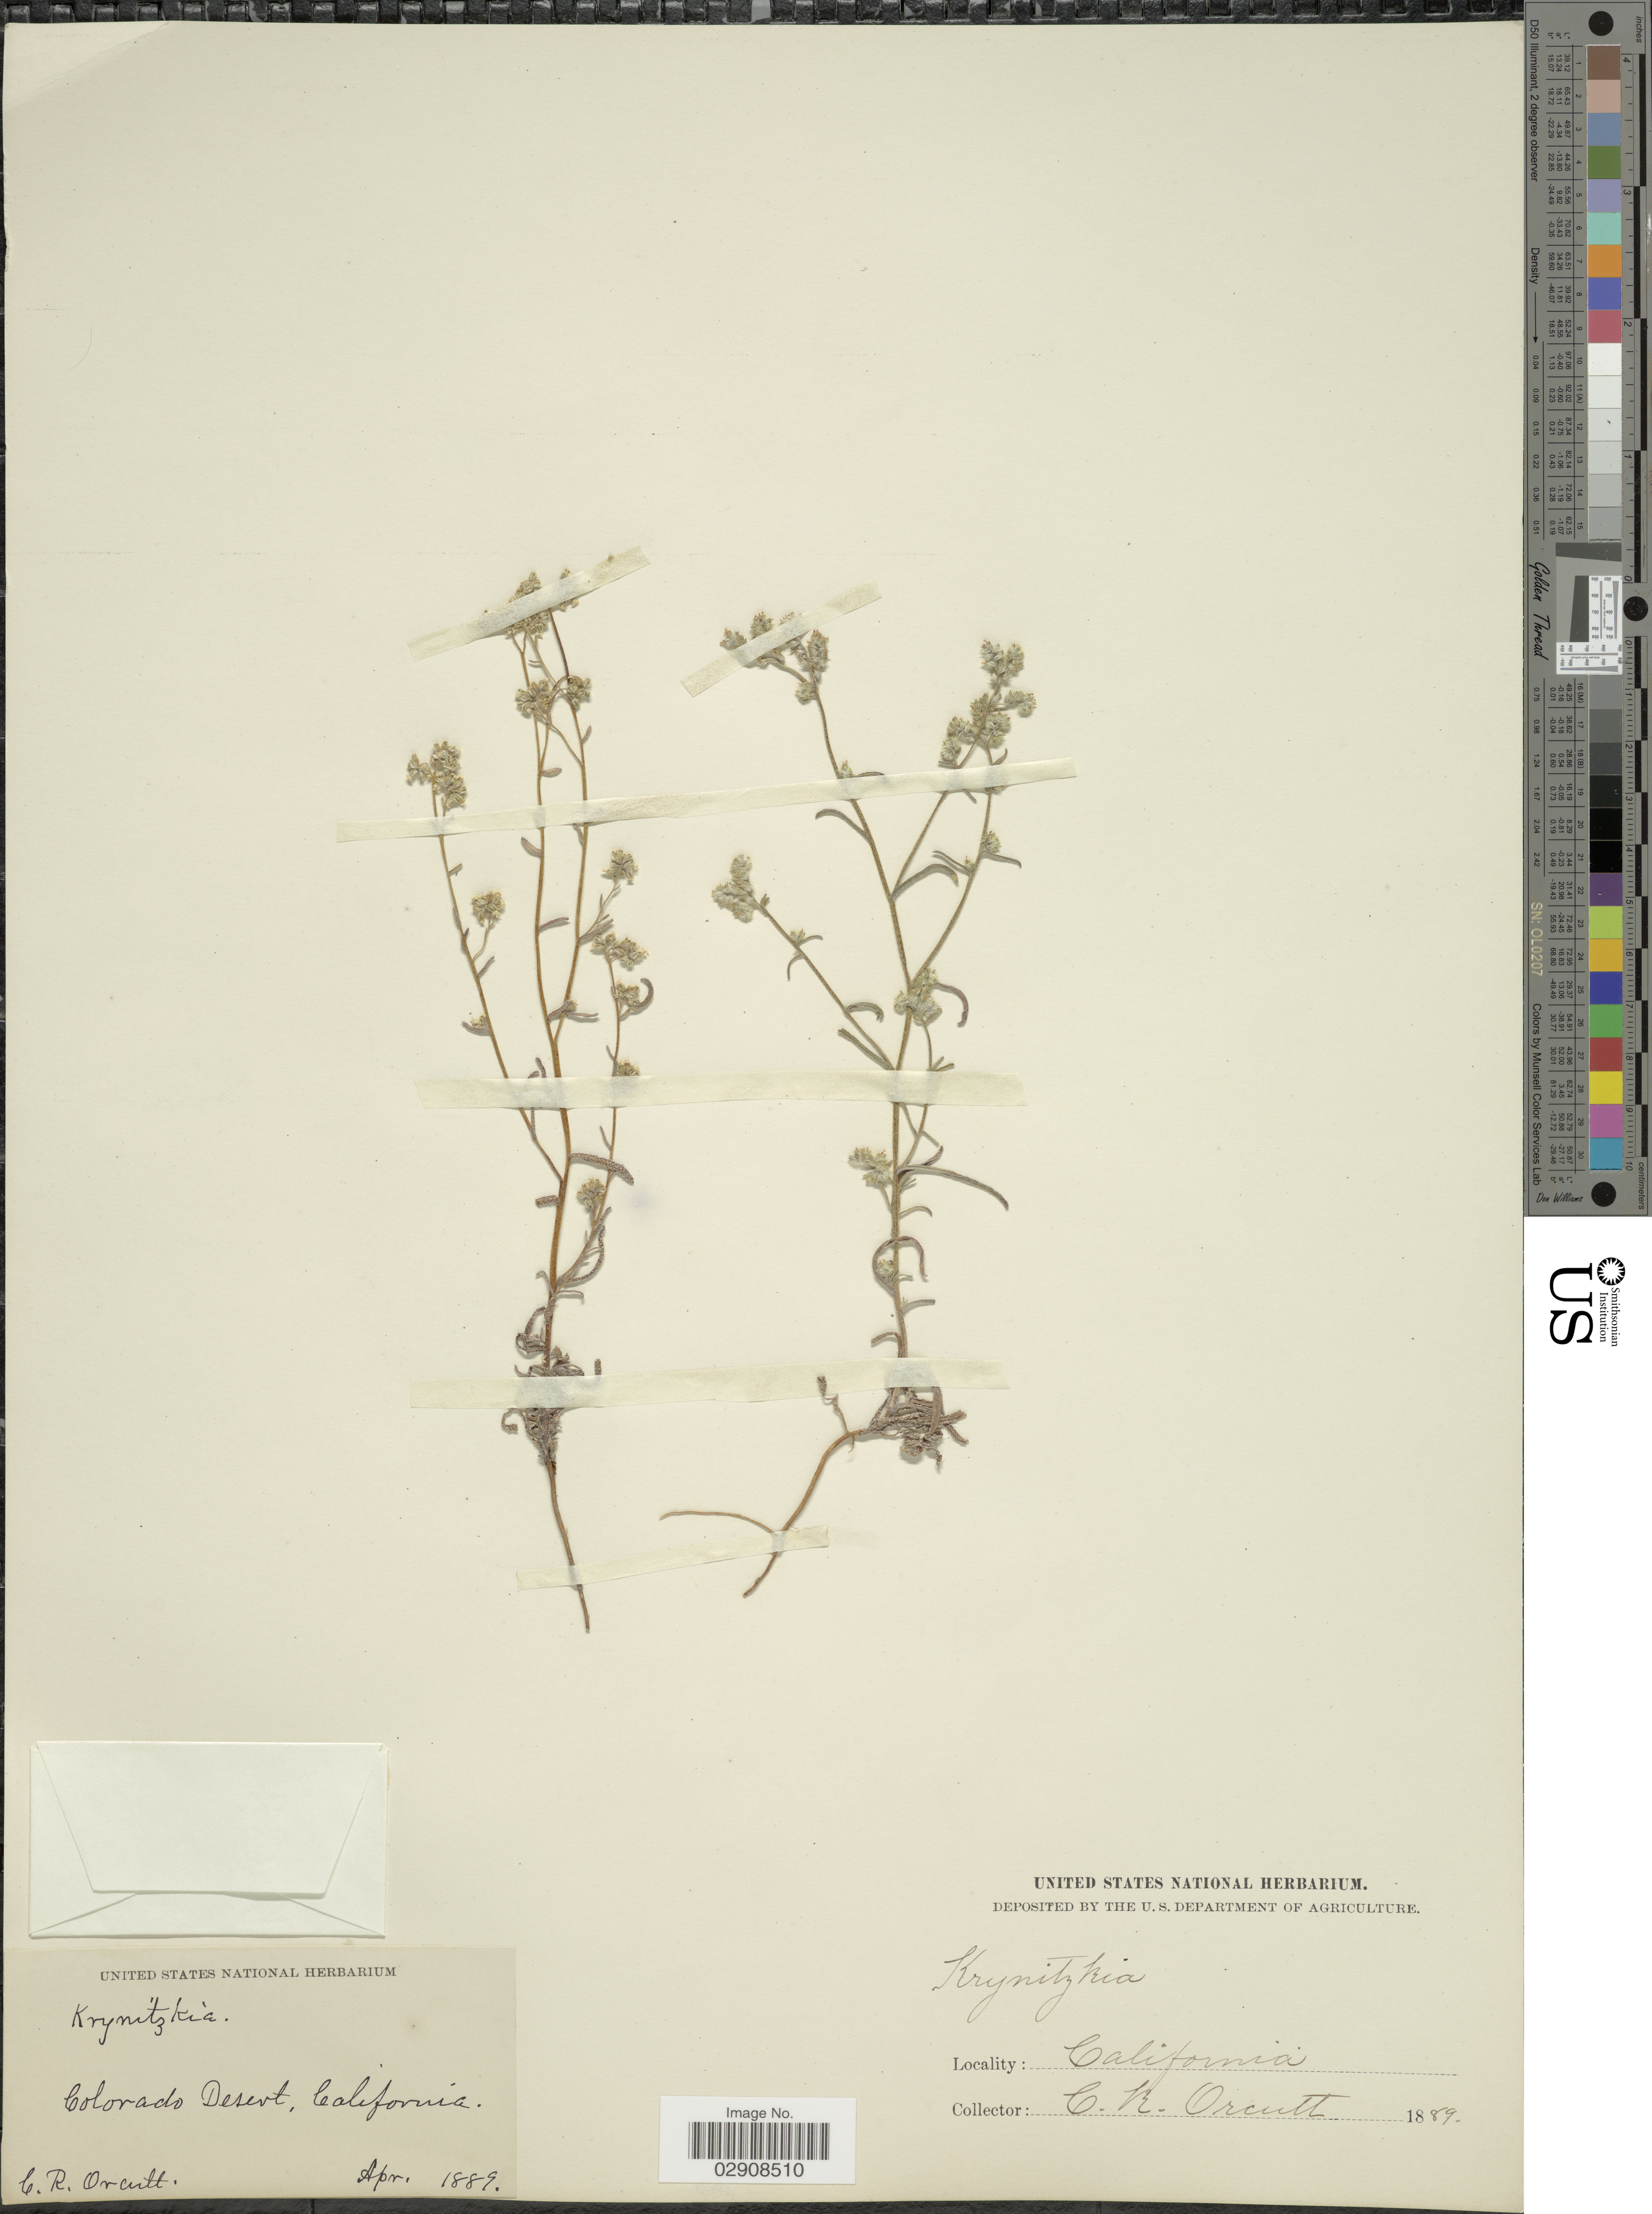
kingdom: Plantae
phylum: Tracheophyta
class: Magnoliopsida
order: Boraginales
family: Boraginaceae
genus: Cryptantha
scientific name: Cryptantha sp.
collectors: C. R. Orcutt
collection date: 1889-04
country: United States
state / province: California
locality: Colorado Desert.